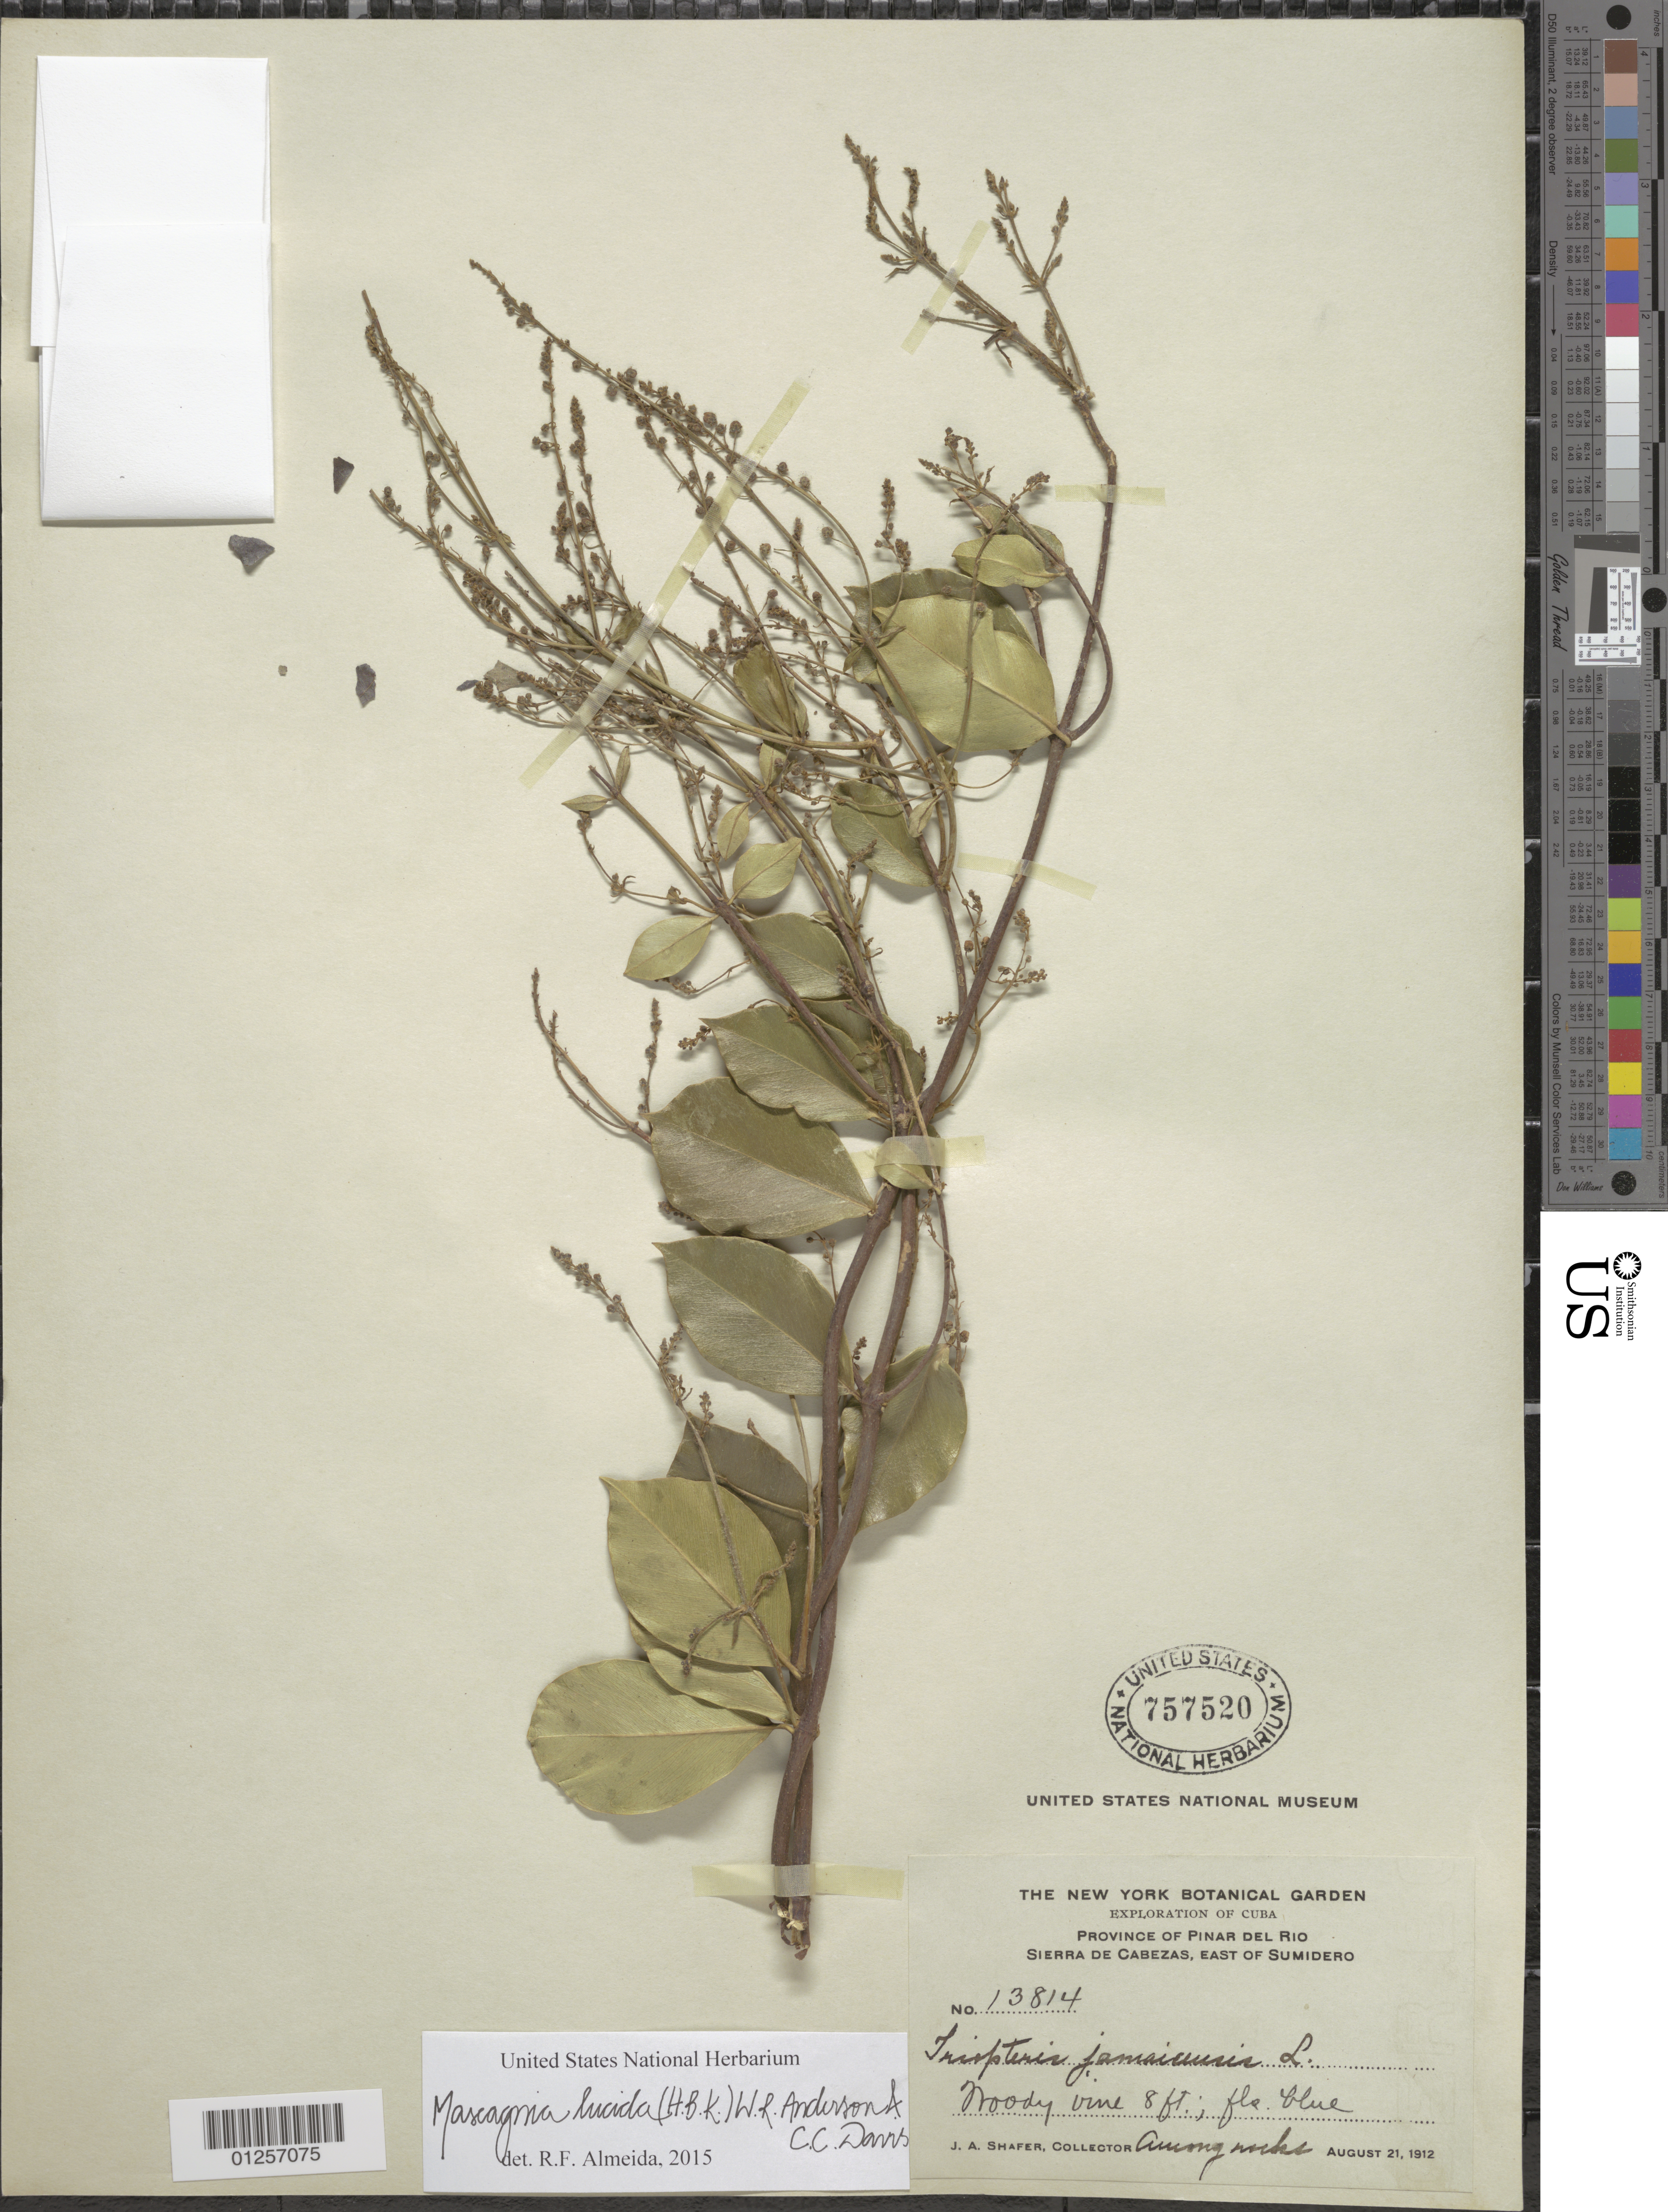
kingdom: Plantae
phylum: Tracheophyta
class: Magnoliopsida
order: Malpighiales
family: Malpighiaceae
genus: Mascagnia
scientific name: Mascagnia lucida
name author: (Kunth) W.R. Anderson & C. Davis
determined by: De Almeida, R. F., (HUEFS), Universidade Estadual de Feira de Santana (BRAZIL)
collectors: J. A. Shafer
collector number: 13814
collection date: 1912-08-21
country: Cuba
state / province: Pinar del Rio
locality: Sierra de Cabezas, E of Sumidero.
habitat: Among rocks.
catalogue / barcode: US 757520